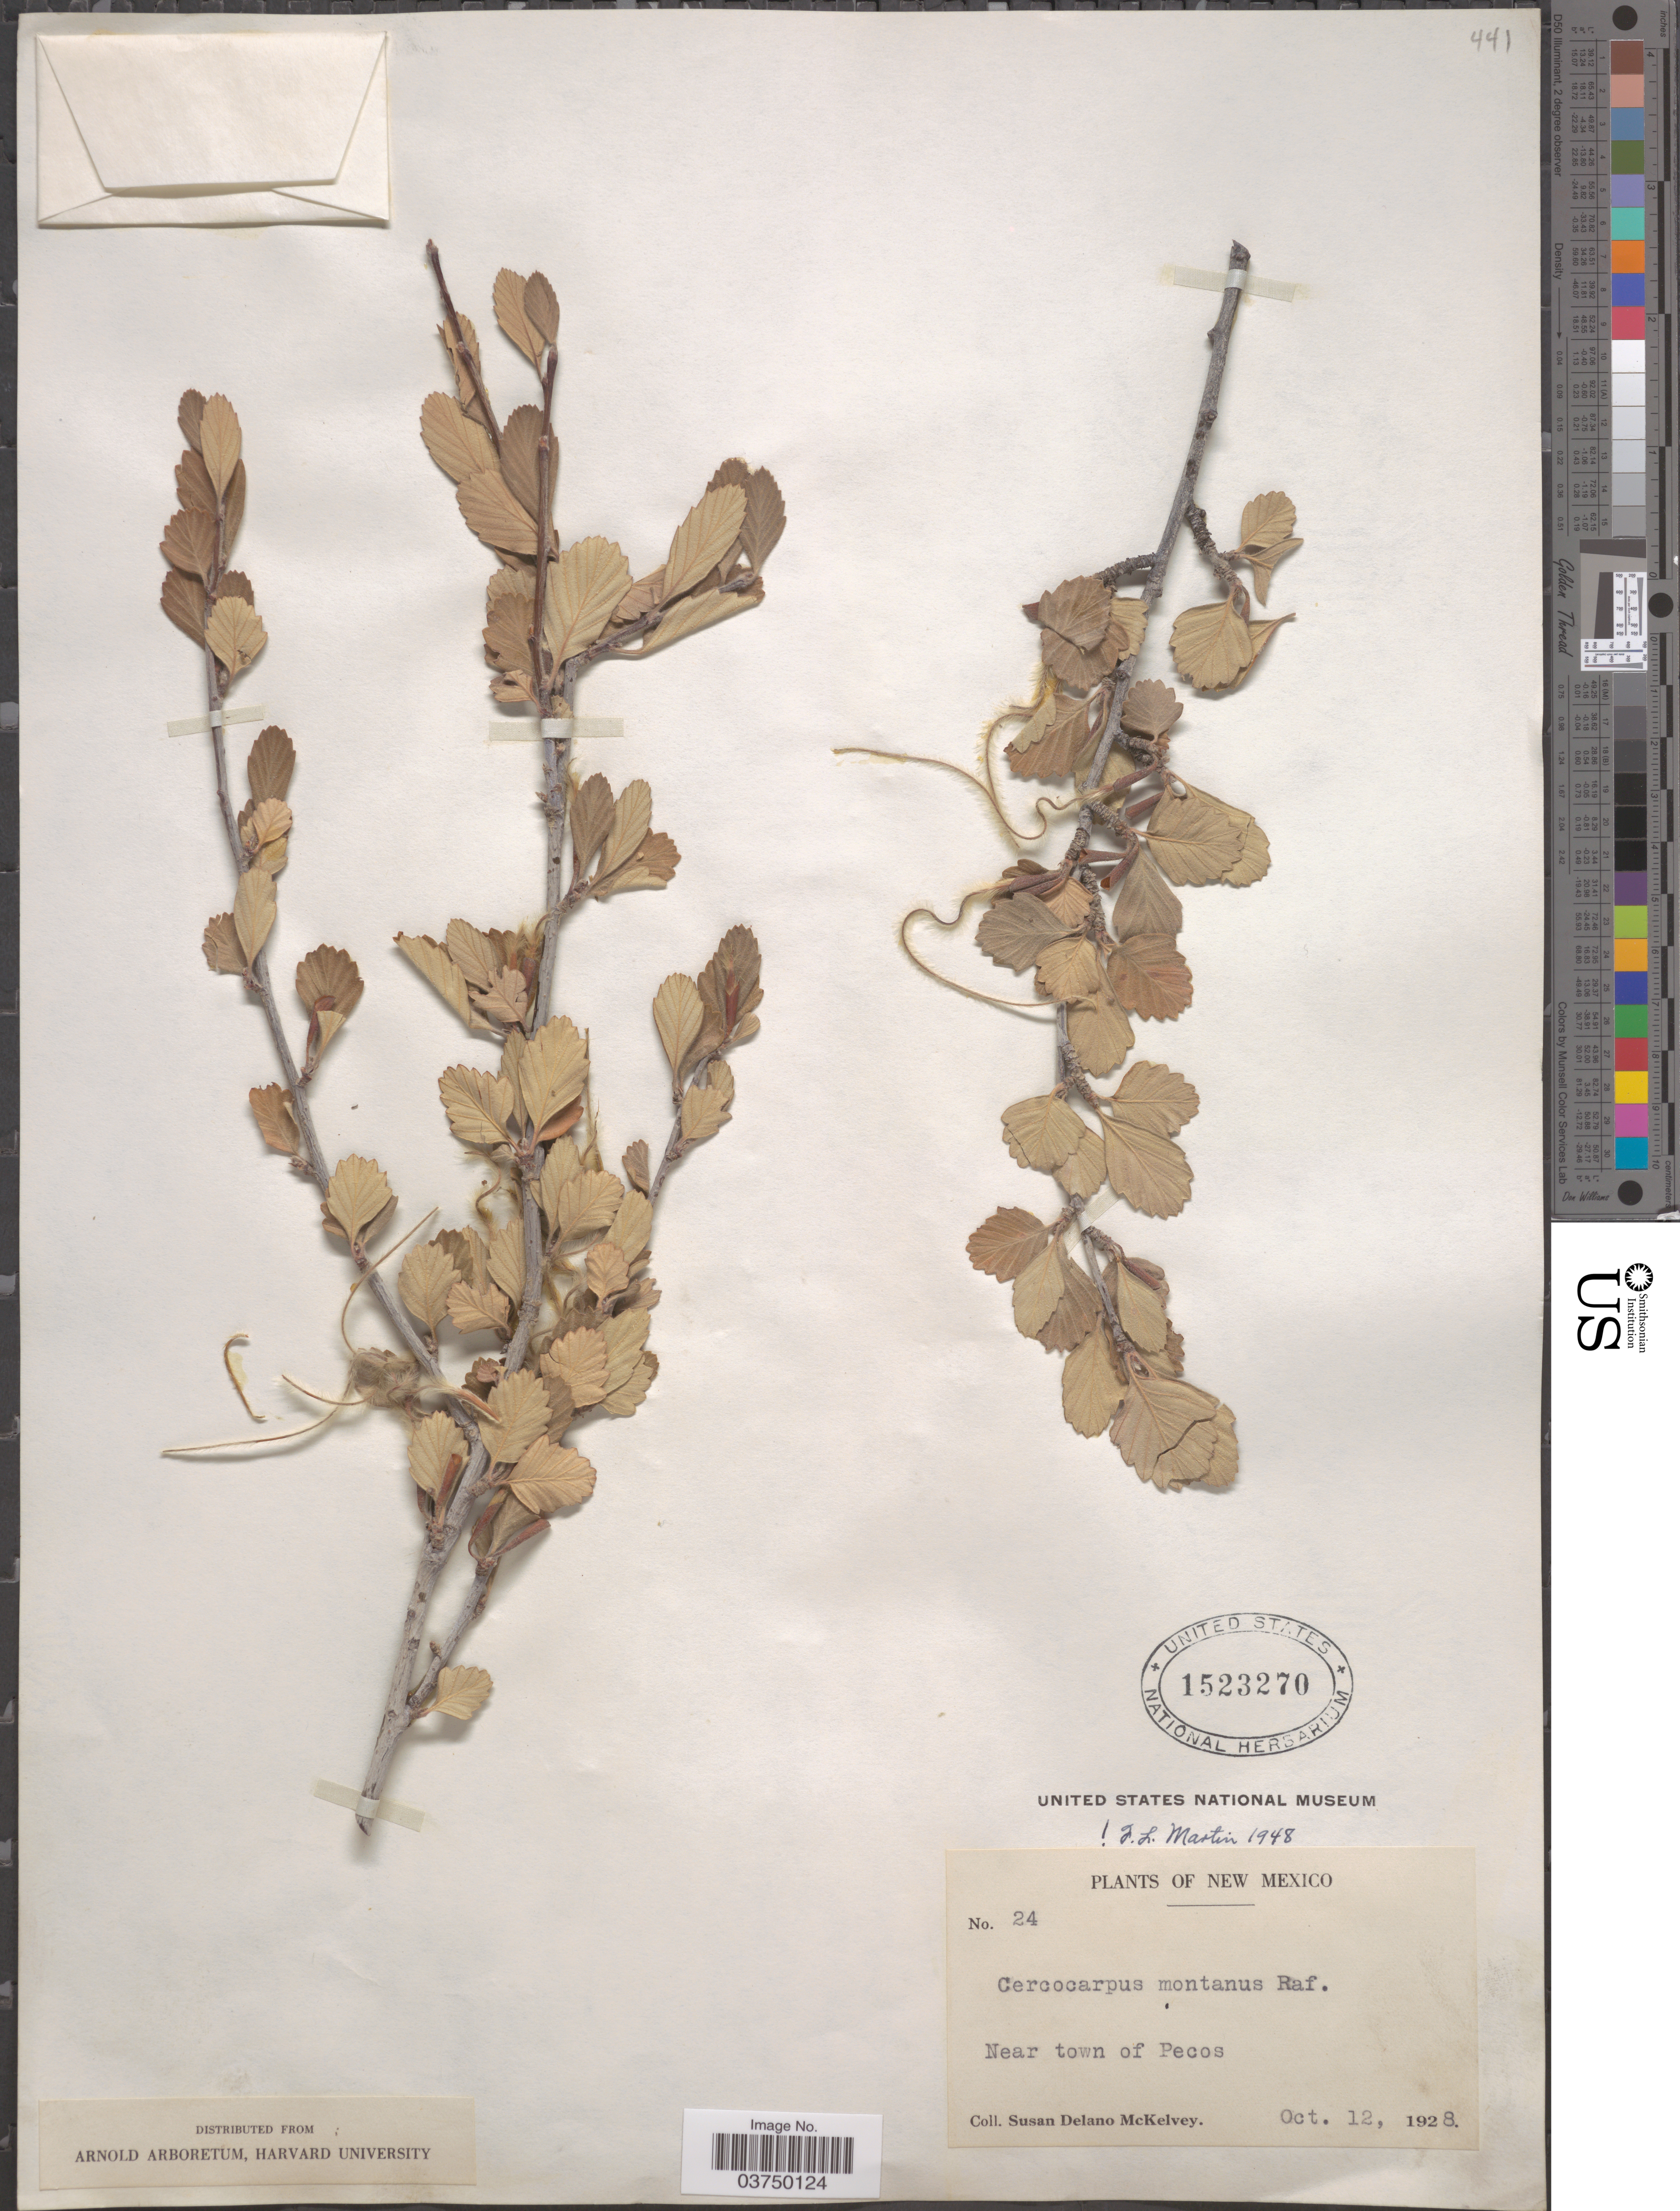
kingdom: Plantae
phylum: Tracheophyta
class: Magnoliopsida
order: Rosales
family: Rosaceae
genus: Cercocarpus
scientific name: Cercocarpus montanus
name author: Raf.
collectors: S. A. McKelvey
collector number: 24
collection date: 1928-10-12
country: United States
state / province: New Mexico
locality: Near town of Pecos.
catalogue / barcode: US 1523270